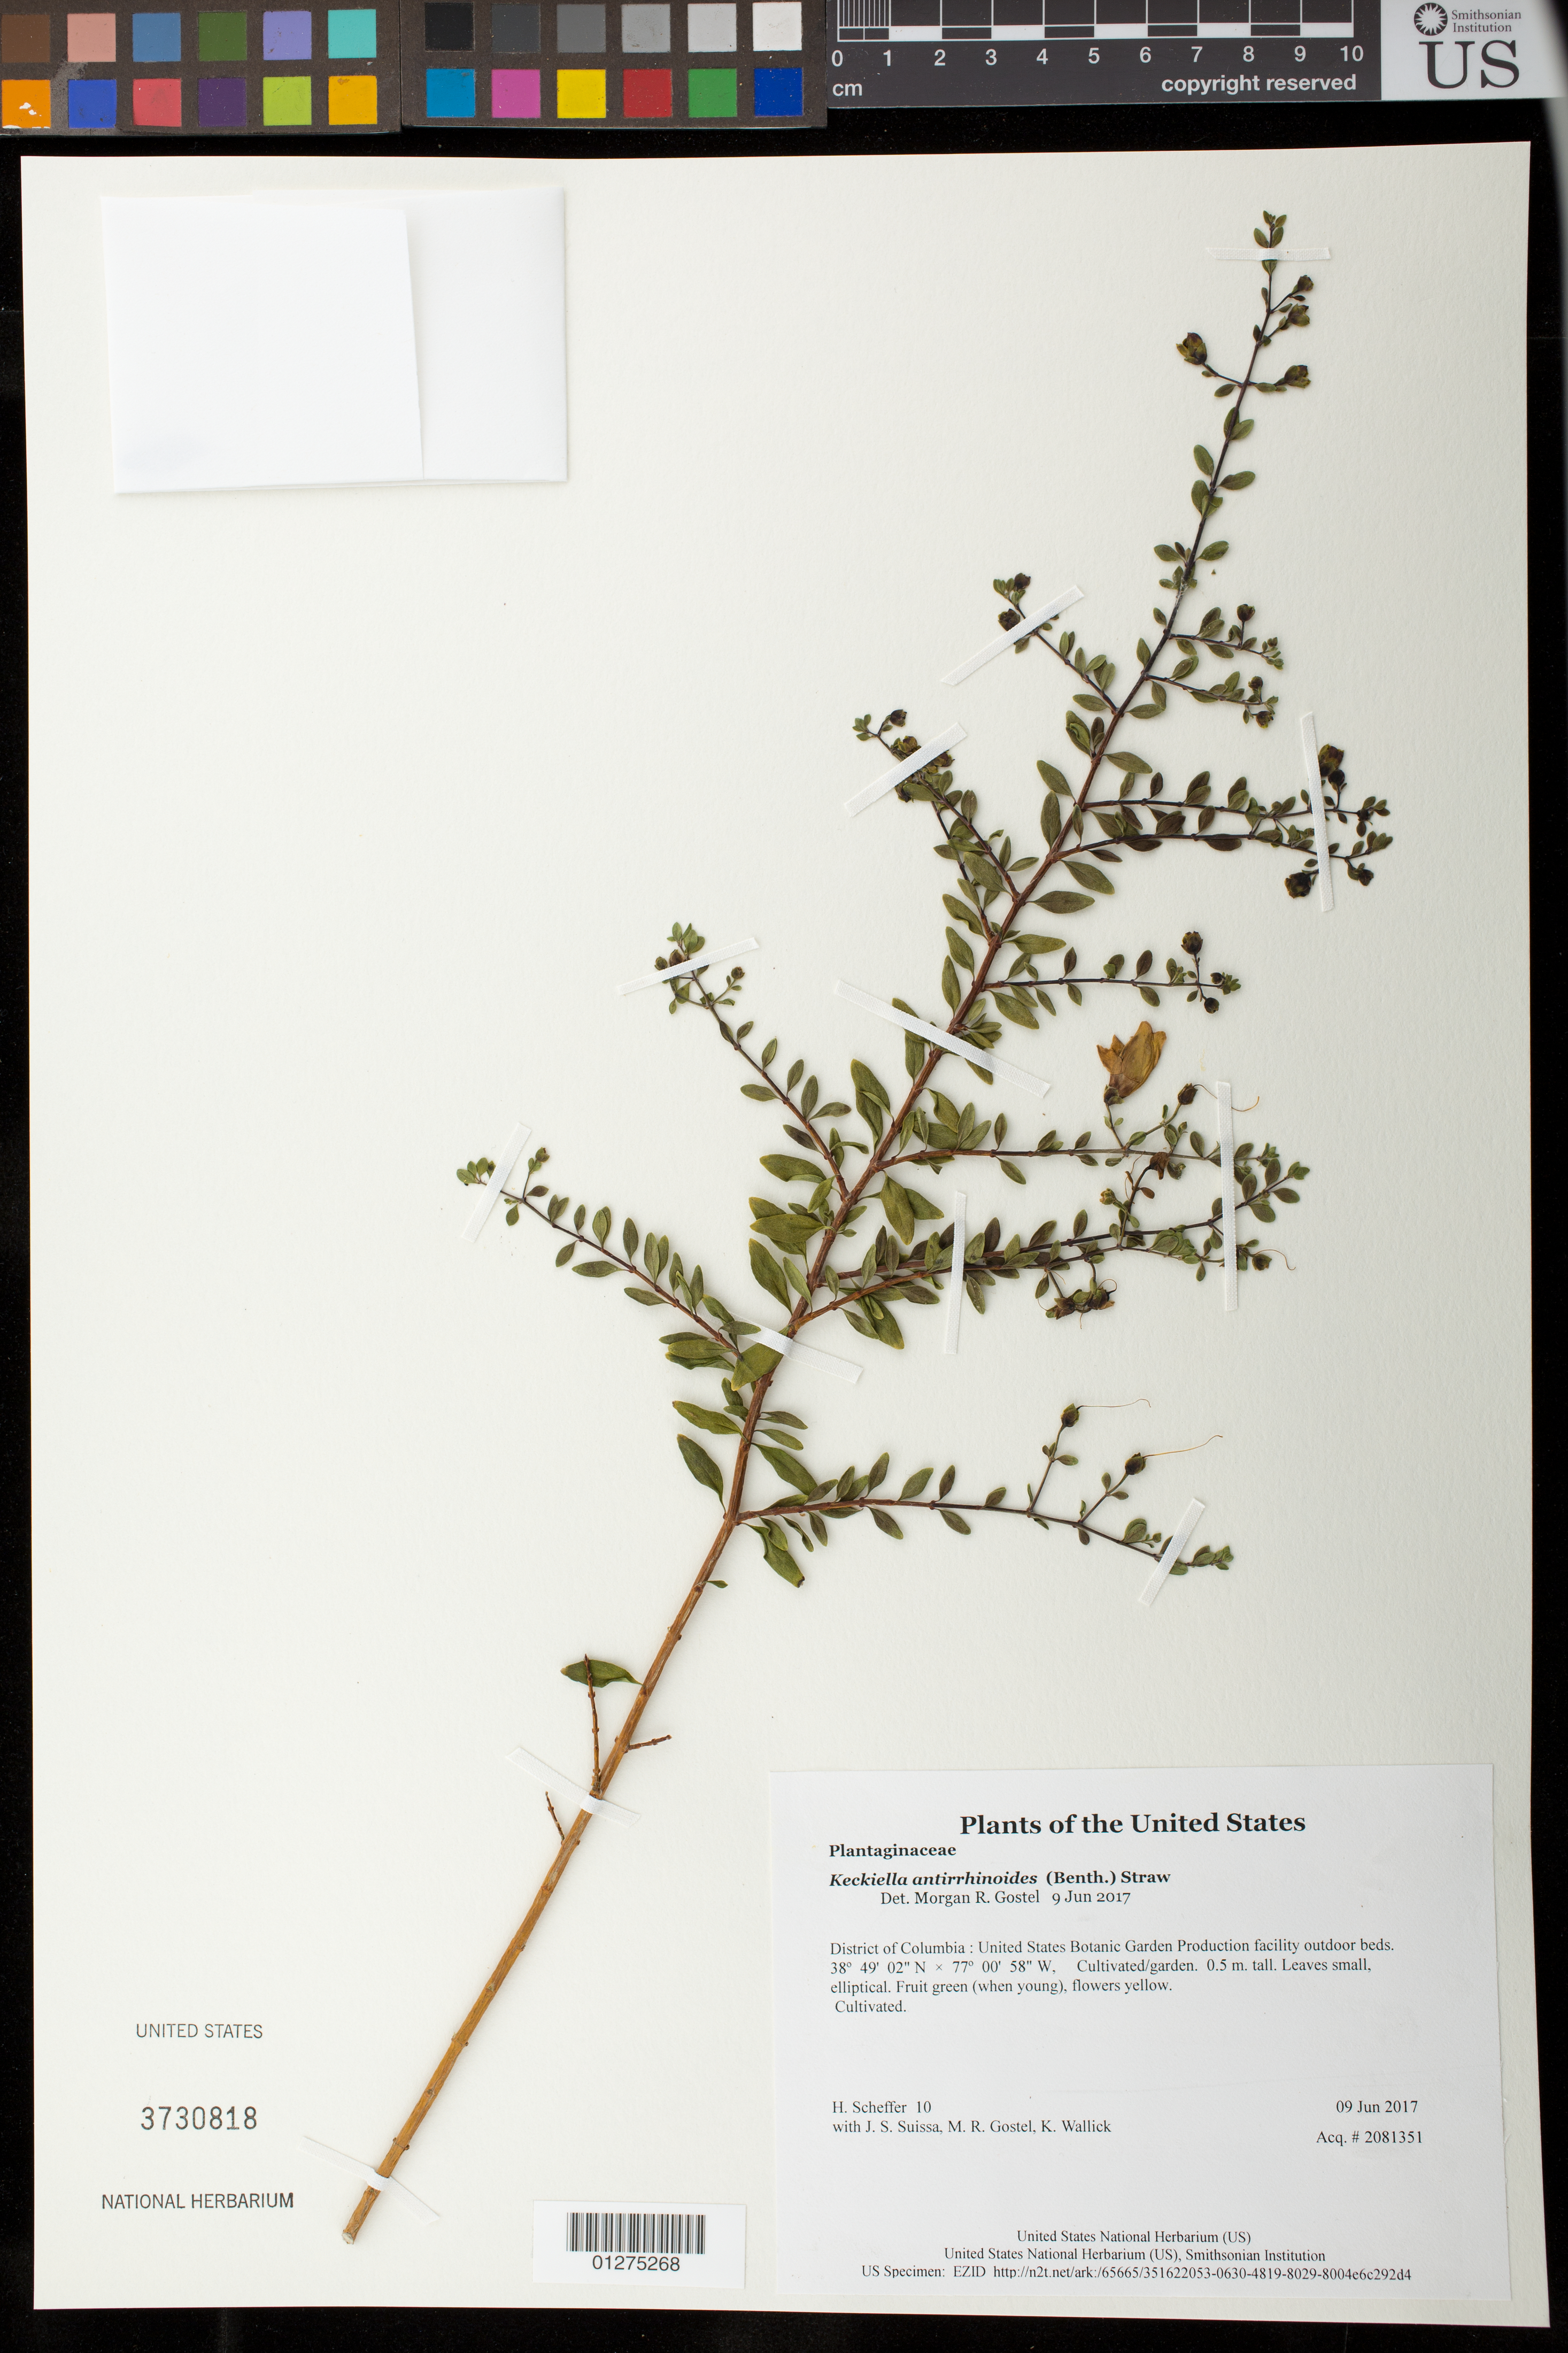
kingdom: Plantae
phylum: Tracheophyta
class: Magnoliopsida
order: Lamiales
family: Plantaginaceae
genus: Keckiella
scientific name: Keckiella antirrhinoides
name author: (Benth.) Straw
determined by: Gostel, M. R.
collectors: H. Scheffer, J. S. Suissa, M. R. Gostel & K. Wallick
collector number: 10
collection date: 2017-06-09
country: United States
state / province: District of Columbia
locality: United States Botanic Garden Production facility outdoor beds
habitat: Cultivated/garden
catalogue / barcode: US 3730818